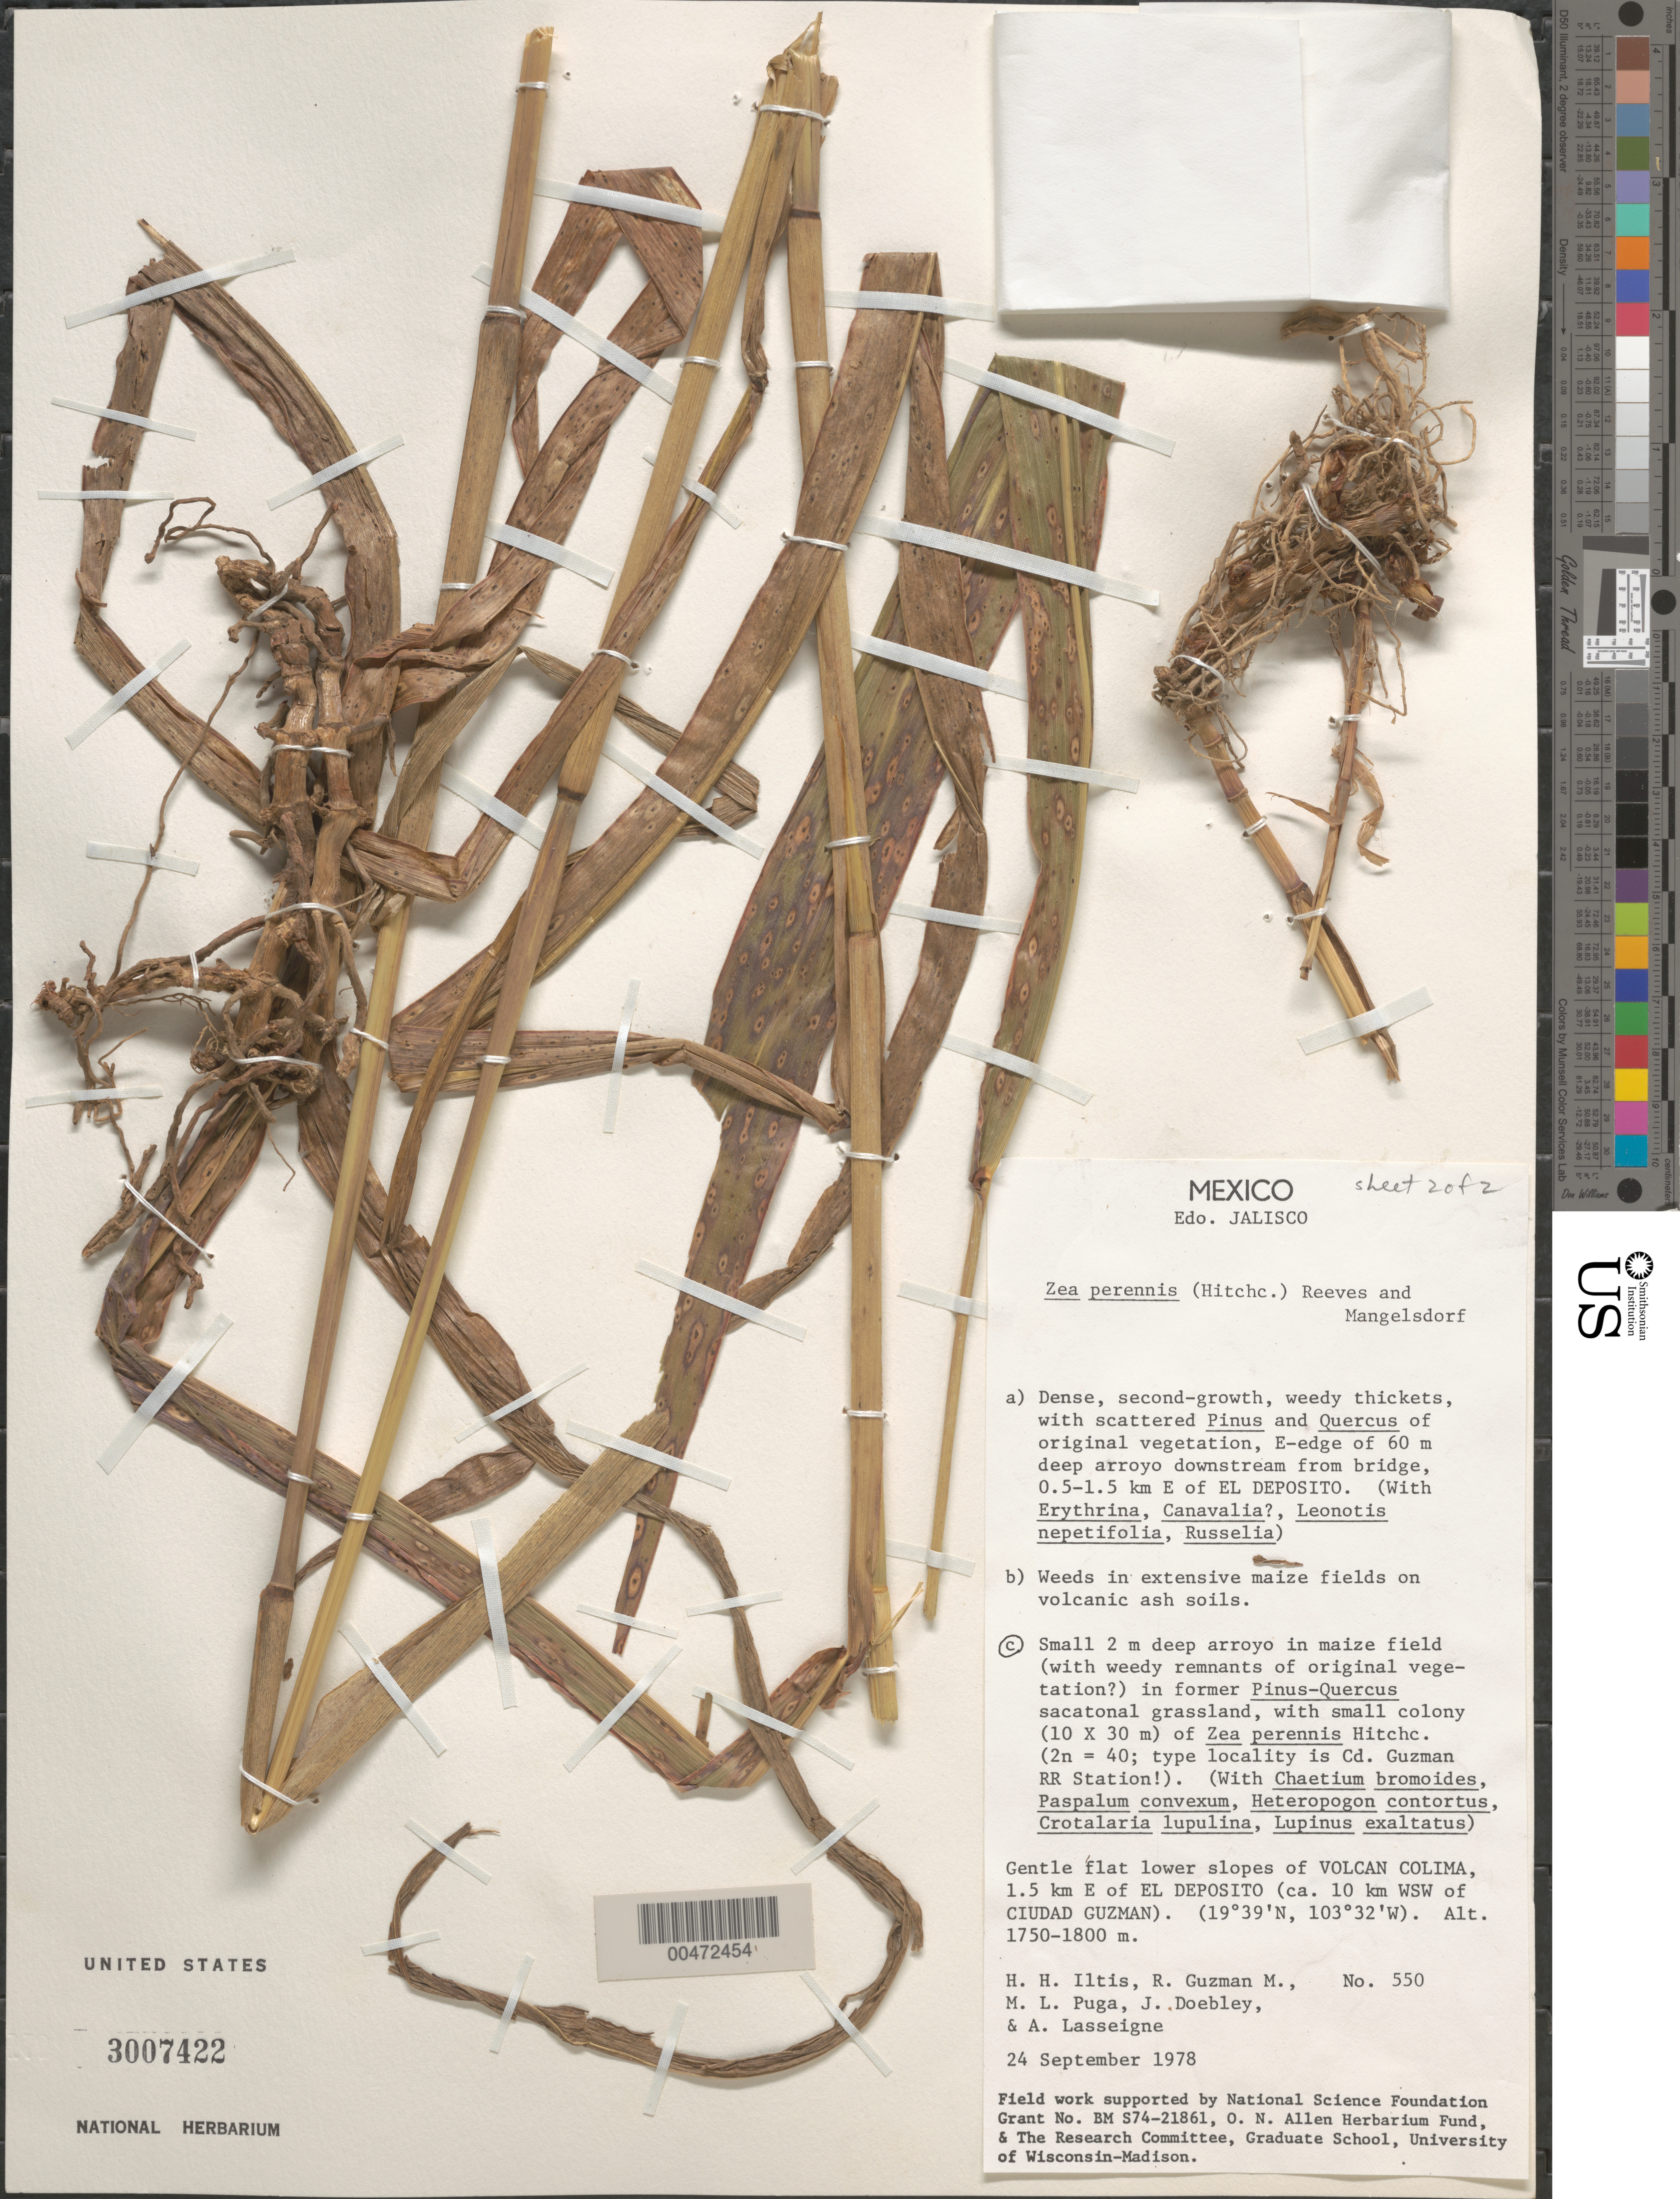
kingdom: Plantae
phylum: Tracheophyta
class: Liliopsida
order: Poales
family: Poaceae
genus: Zea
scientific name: Zea perennis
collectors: H. H. Iltis, R. Guzman-M., M. Puga & J. F. Doebley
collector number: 550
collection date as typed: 24 Sep 1978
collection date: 1978-09-24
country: Mexico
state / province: Jalisco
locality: Volcan Colima, 1.5 km E of El Deposito (ca. 10 km WSW of Ciudad Guzman)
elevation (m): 1750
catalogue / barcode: US 3007422